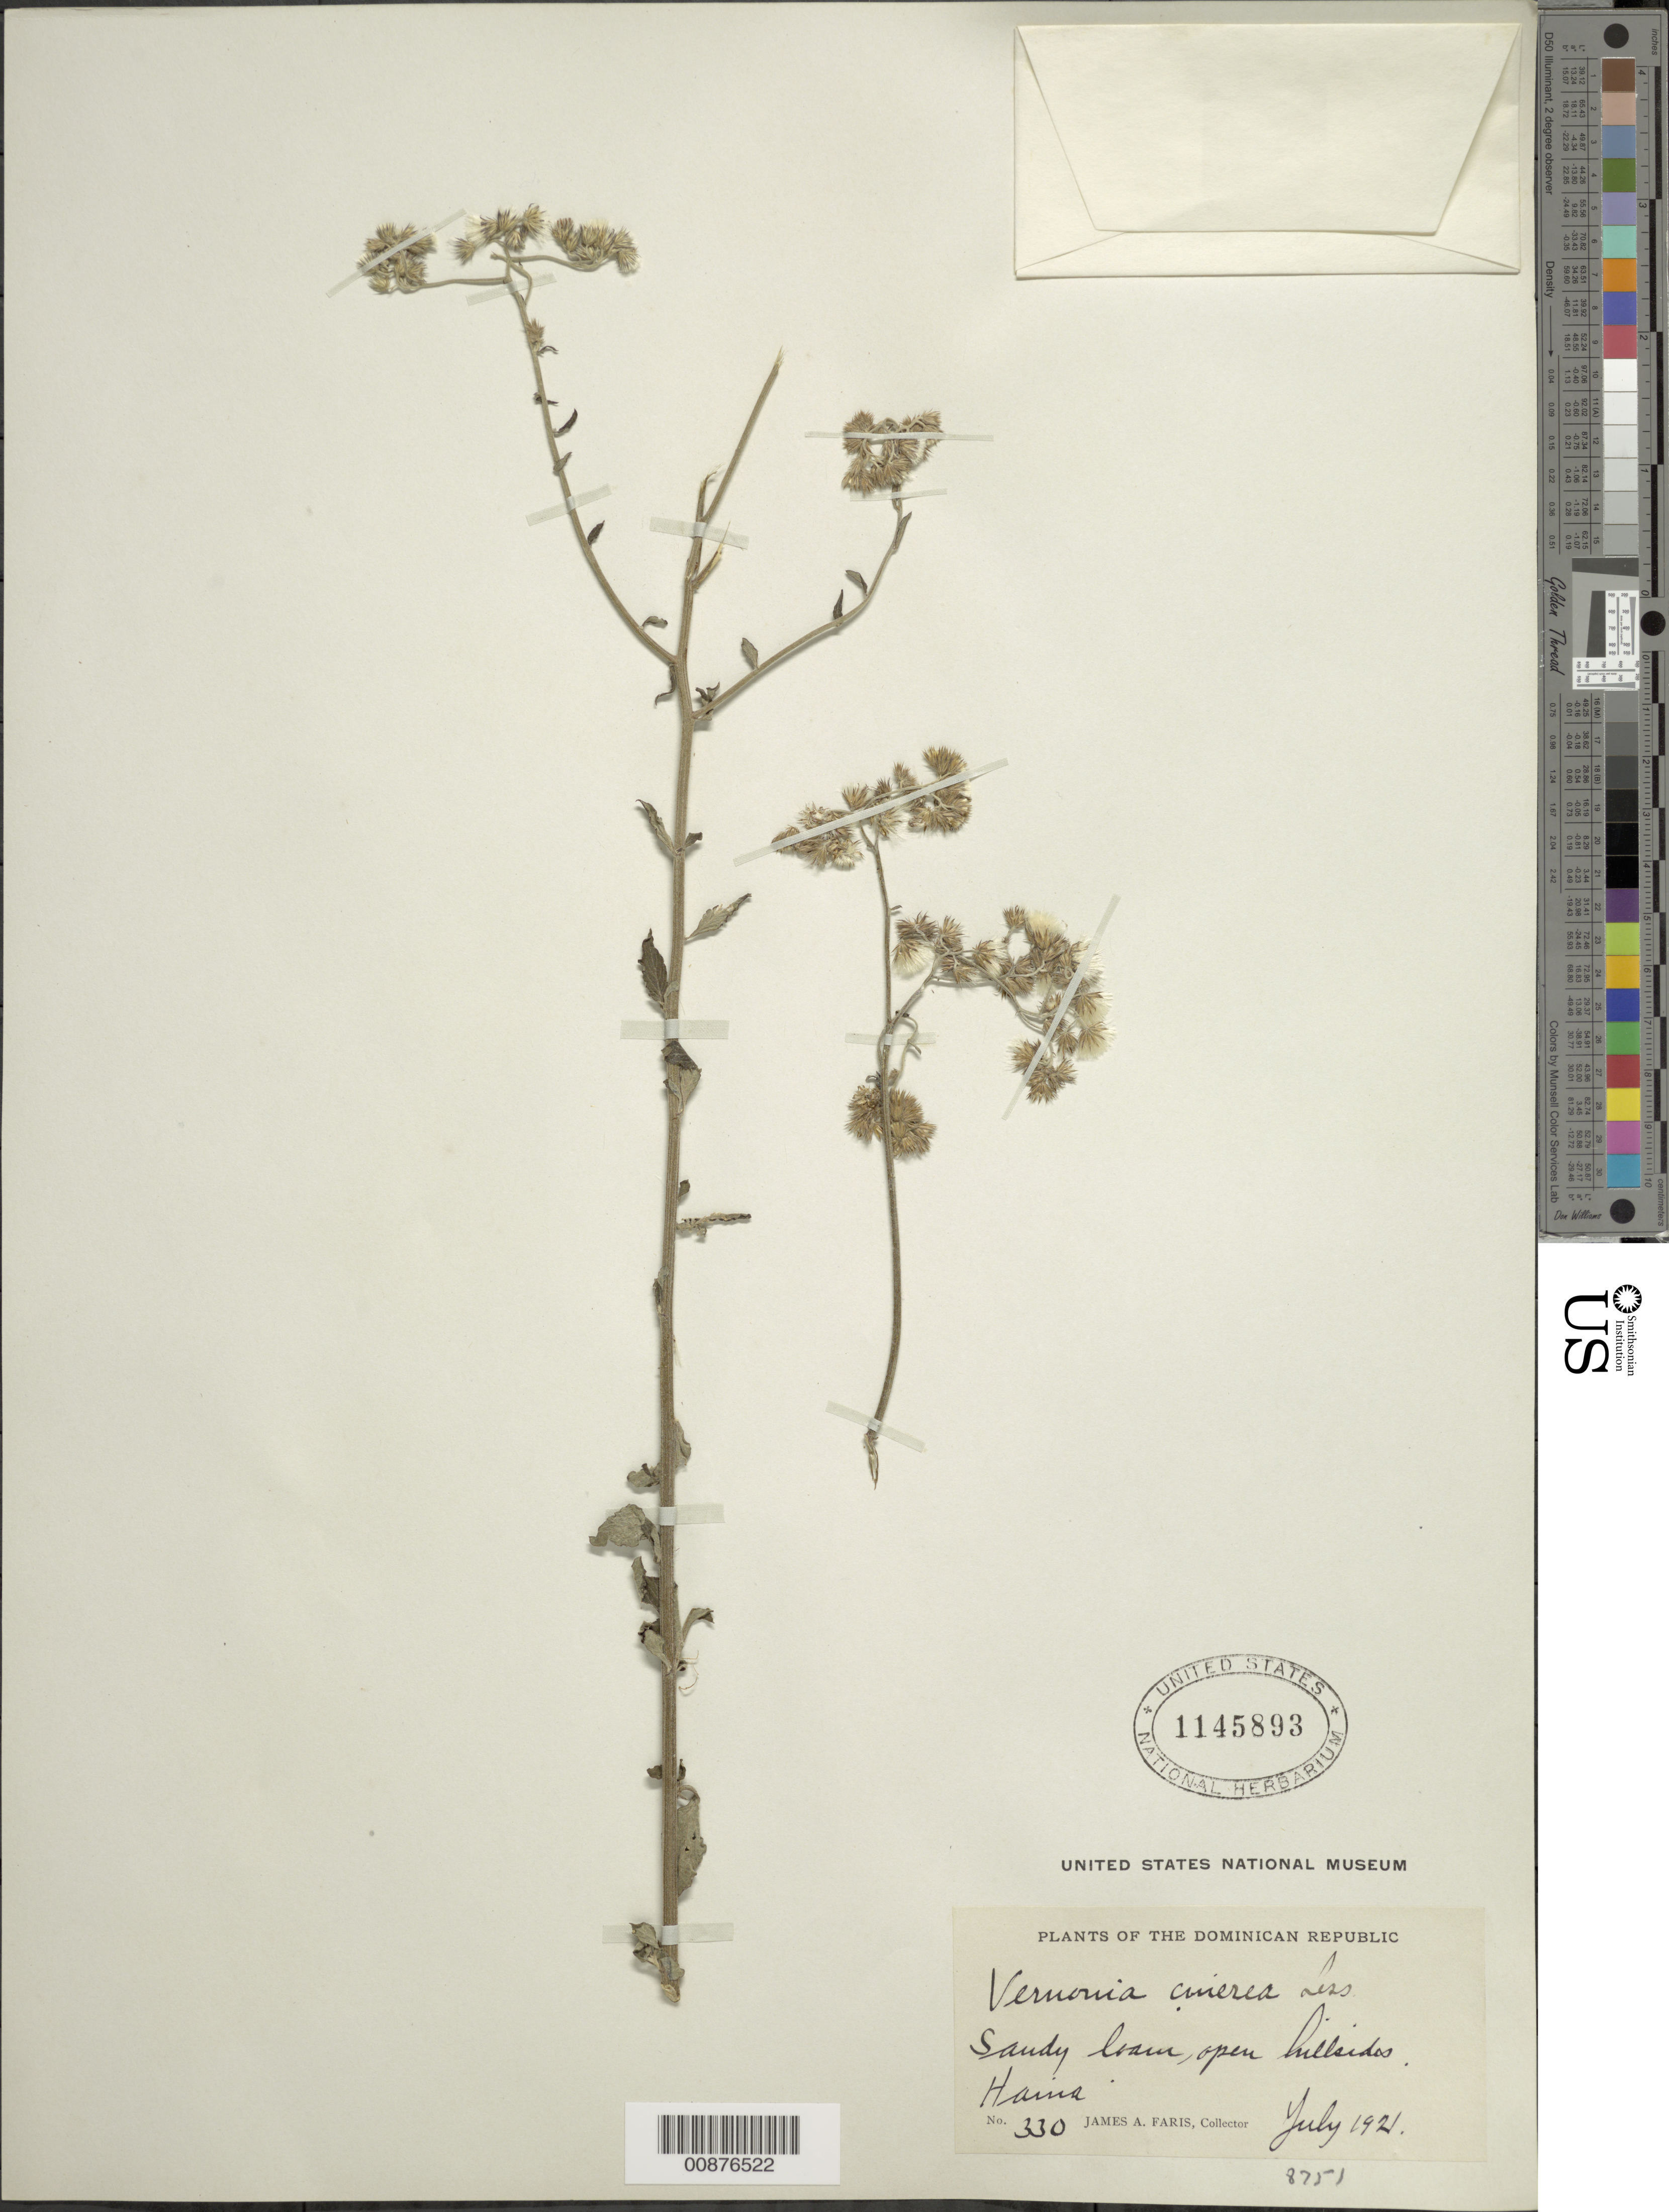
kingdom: Plantae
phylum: Tracheophyta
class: Magnoliopsida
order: Asterales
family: Asteraceae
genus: Cyanthillium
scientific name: Cyanthillium cinereum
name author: (L.) H. Rob.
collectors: J. Faris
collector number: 330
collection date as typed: Jul 1921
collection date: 1921-07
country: Dominican Republic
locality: Haina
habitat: Sandy loam, open hillsides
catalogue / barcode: US 1145893